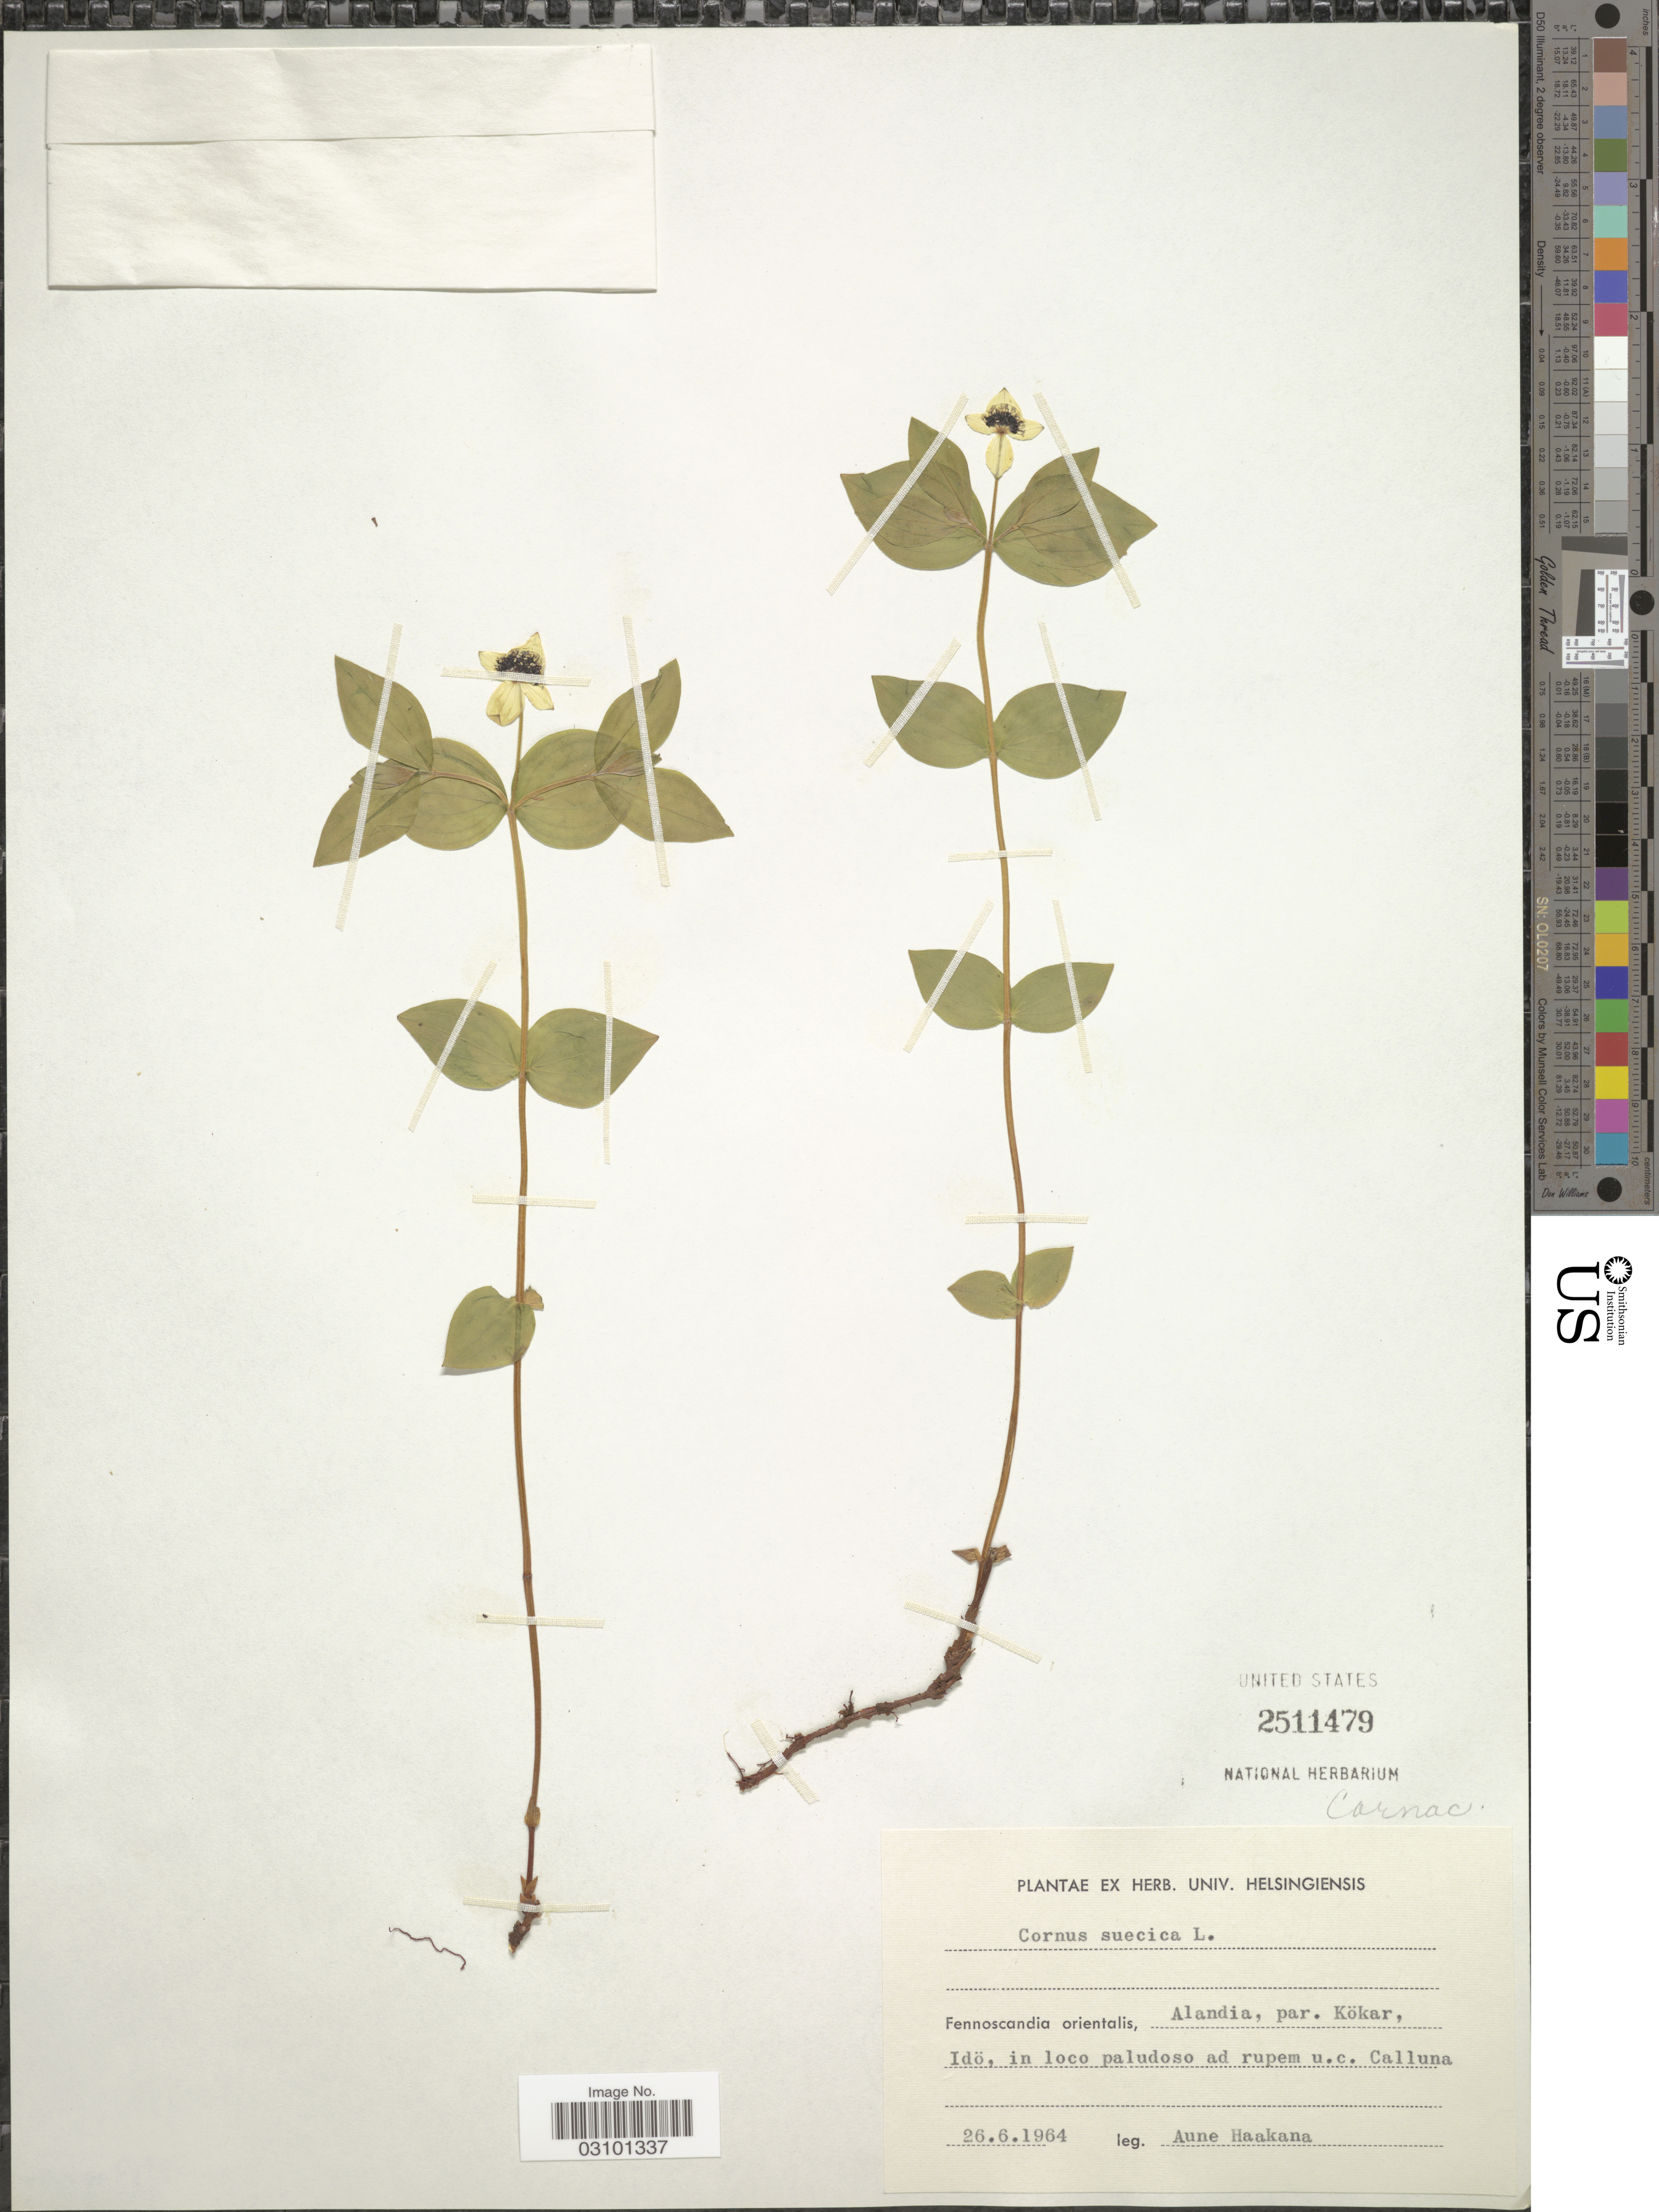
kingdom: Plantae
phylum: Tracheophyta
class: Magnoliopsida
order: Cornales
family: Cornaceae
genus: Cornus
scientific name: Cornus suecica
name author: L.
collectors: A. Haakana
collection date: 1964-06-26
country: Sweden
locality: Fenniscandia orientalis, Alandia, par. Kökar, Idö.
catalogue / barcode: US 2511479